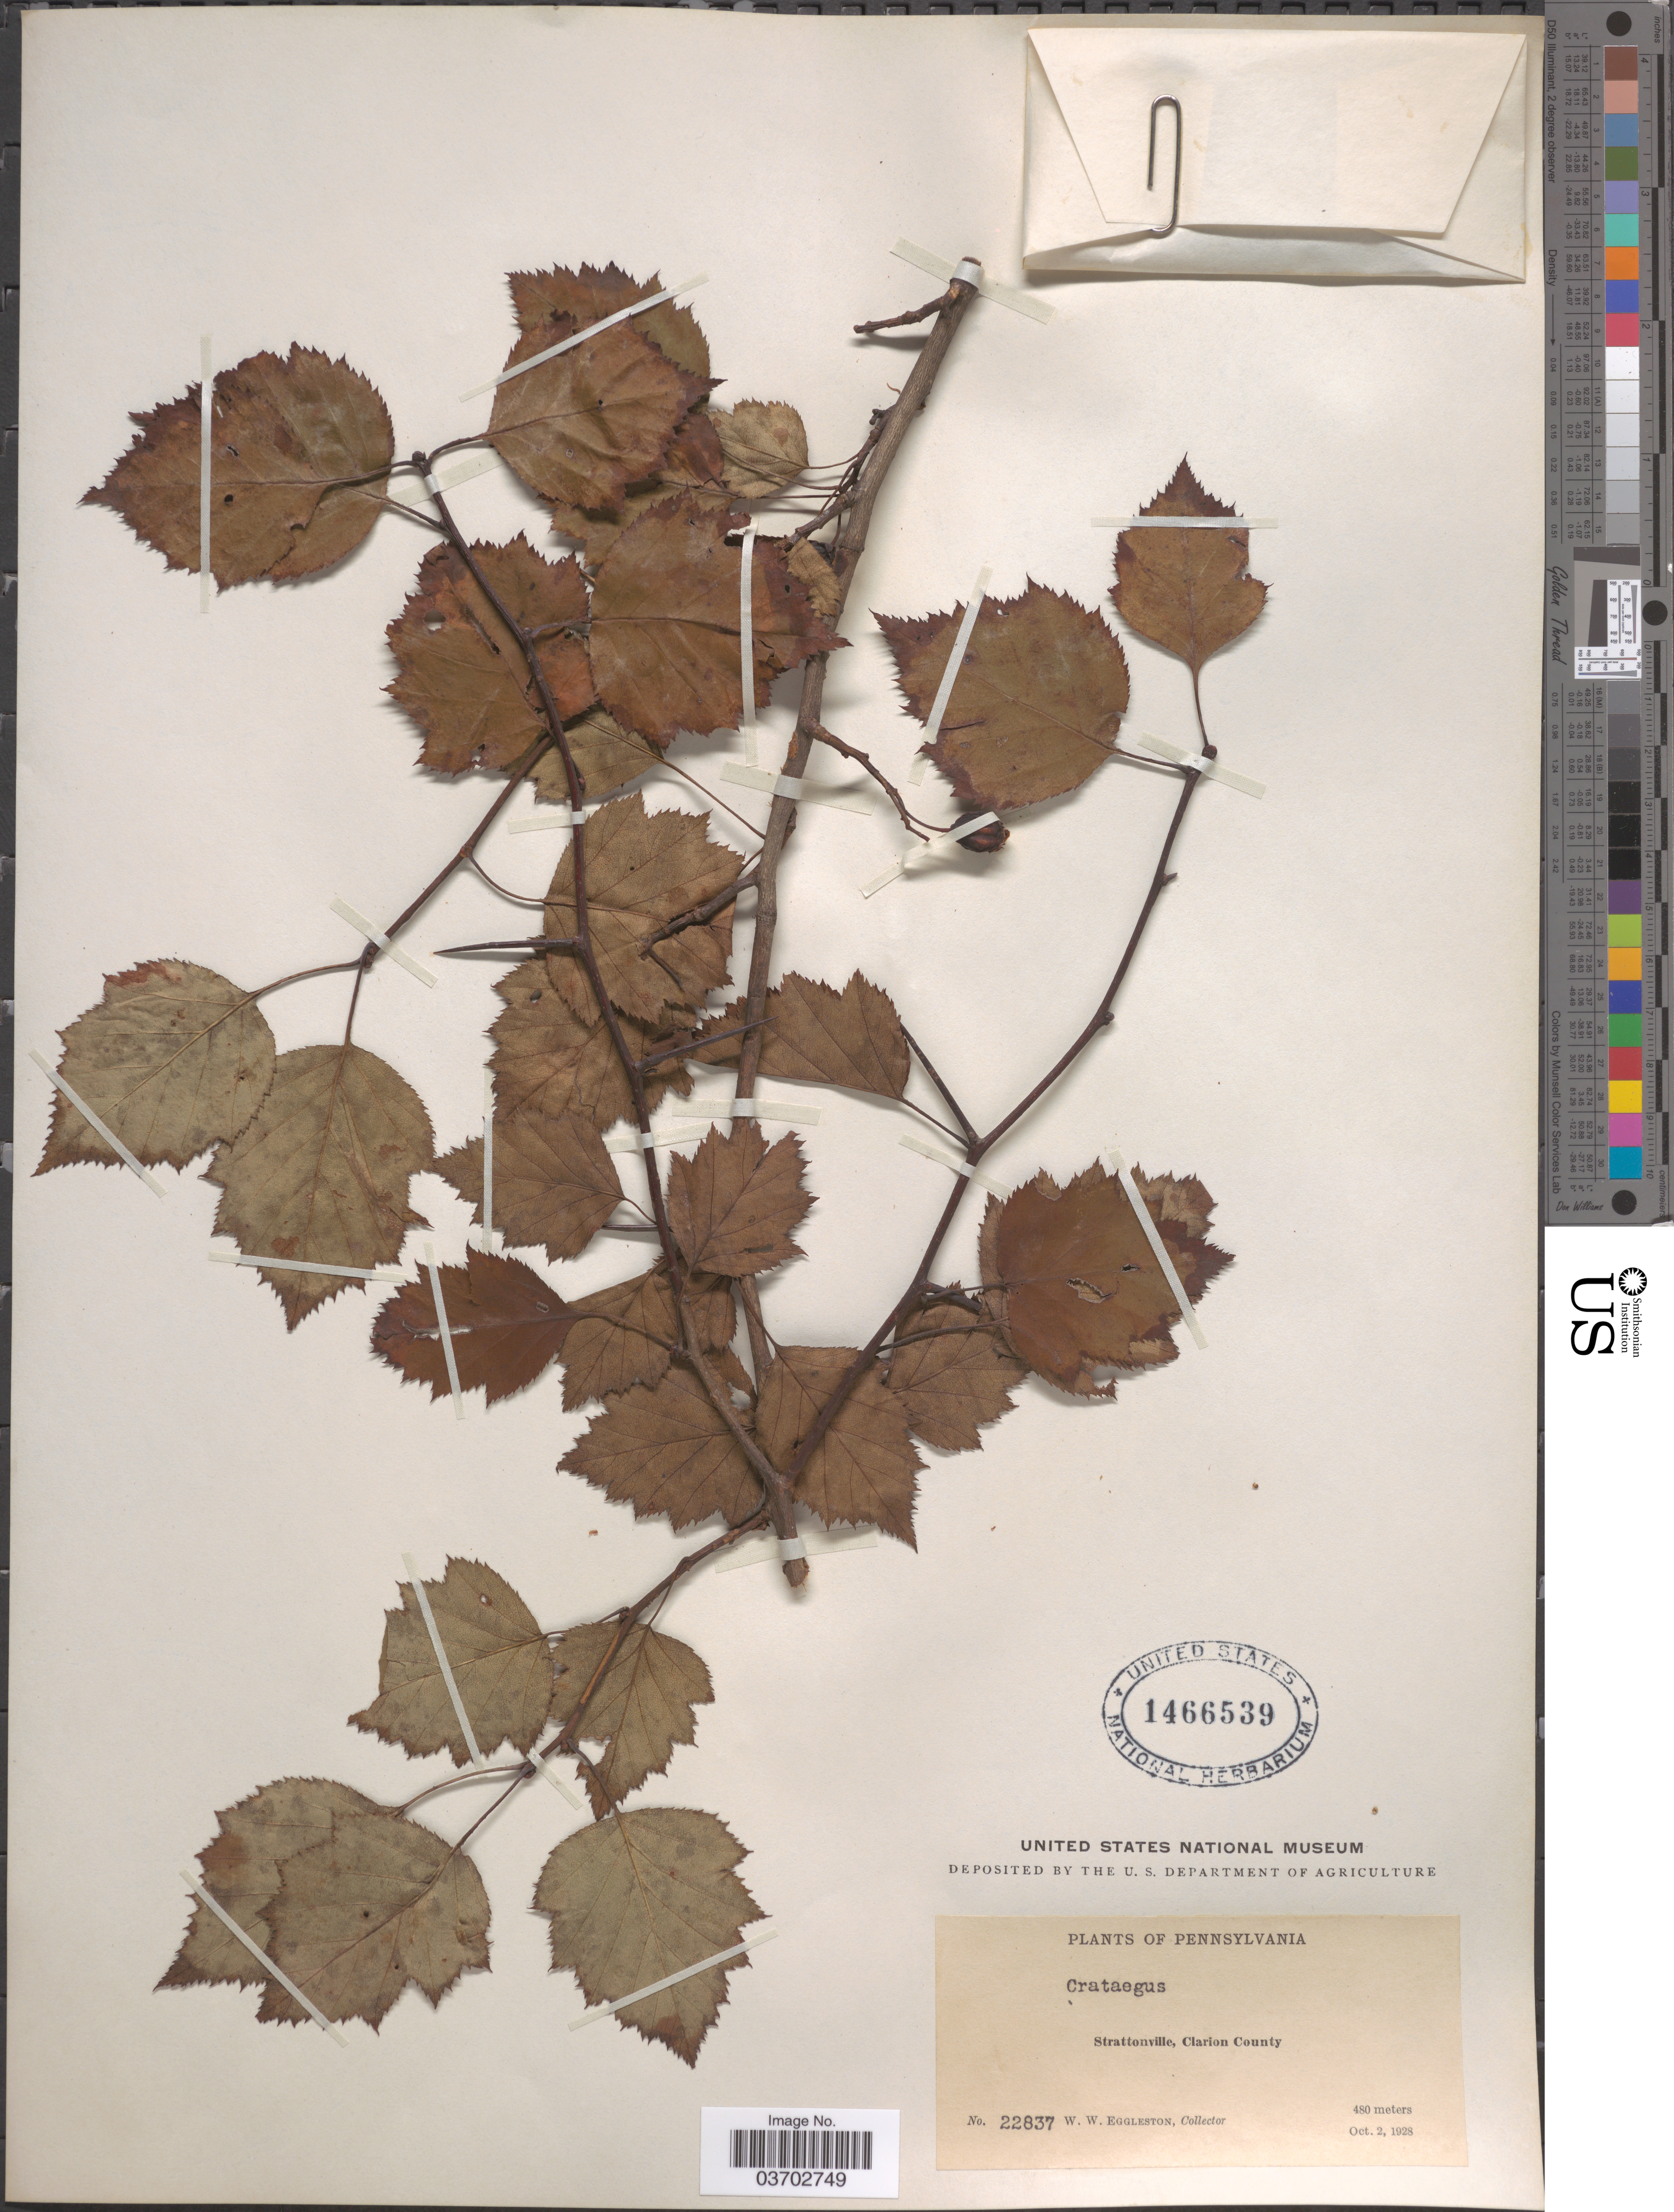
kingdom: Plantae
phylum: Tracheophyta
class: Magnoliopsida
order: Rosales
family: Rosaceae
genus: Crataegus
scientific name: Crataegus sp.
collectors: W. W. Eggleston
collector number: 22837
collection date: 1928-10-02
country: United States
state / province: Pennsylvania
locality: Strattonville, Clarion County.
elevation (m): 480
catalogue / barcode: US 1466539